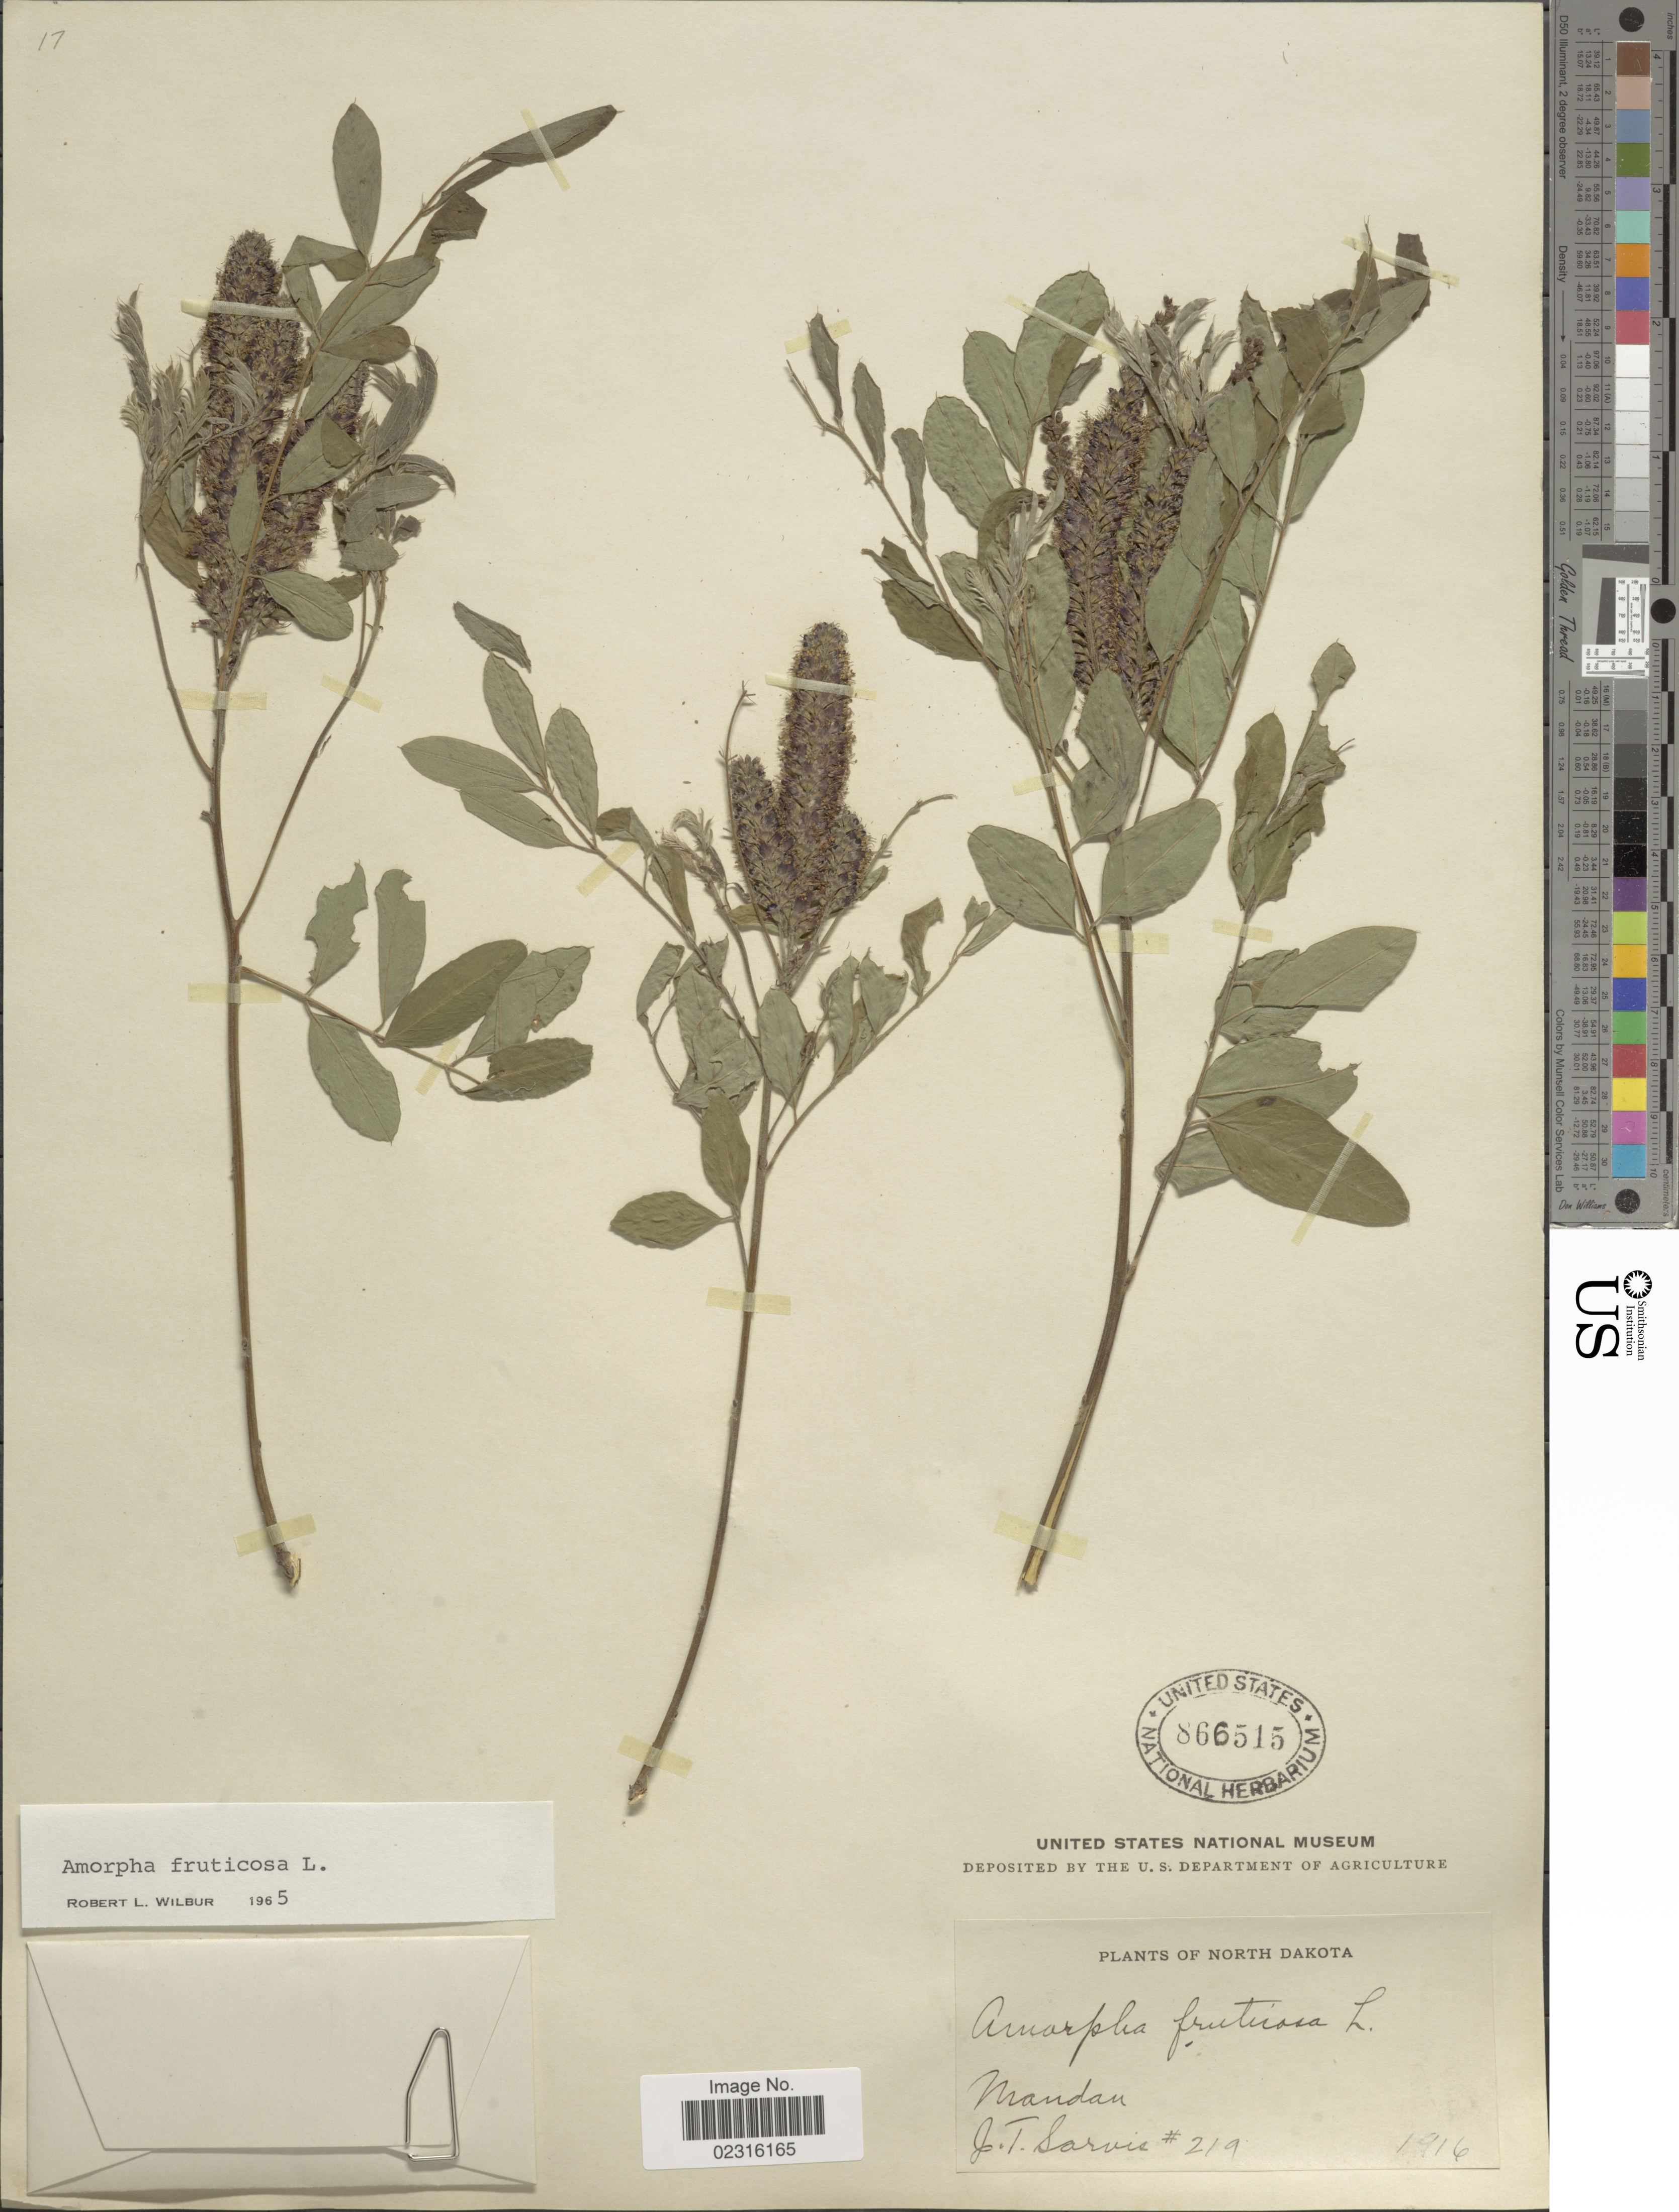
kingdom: Plantae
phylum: Tracheophyta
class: Magnoliopsida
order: Fabales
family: Fabaceae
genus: Amorpha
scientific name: Amorpha fruticosa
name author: L.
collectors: J. Sarvis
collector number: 219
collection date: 1916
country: United States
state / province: North Dakota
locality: Mandan.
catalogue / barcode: US 866515